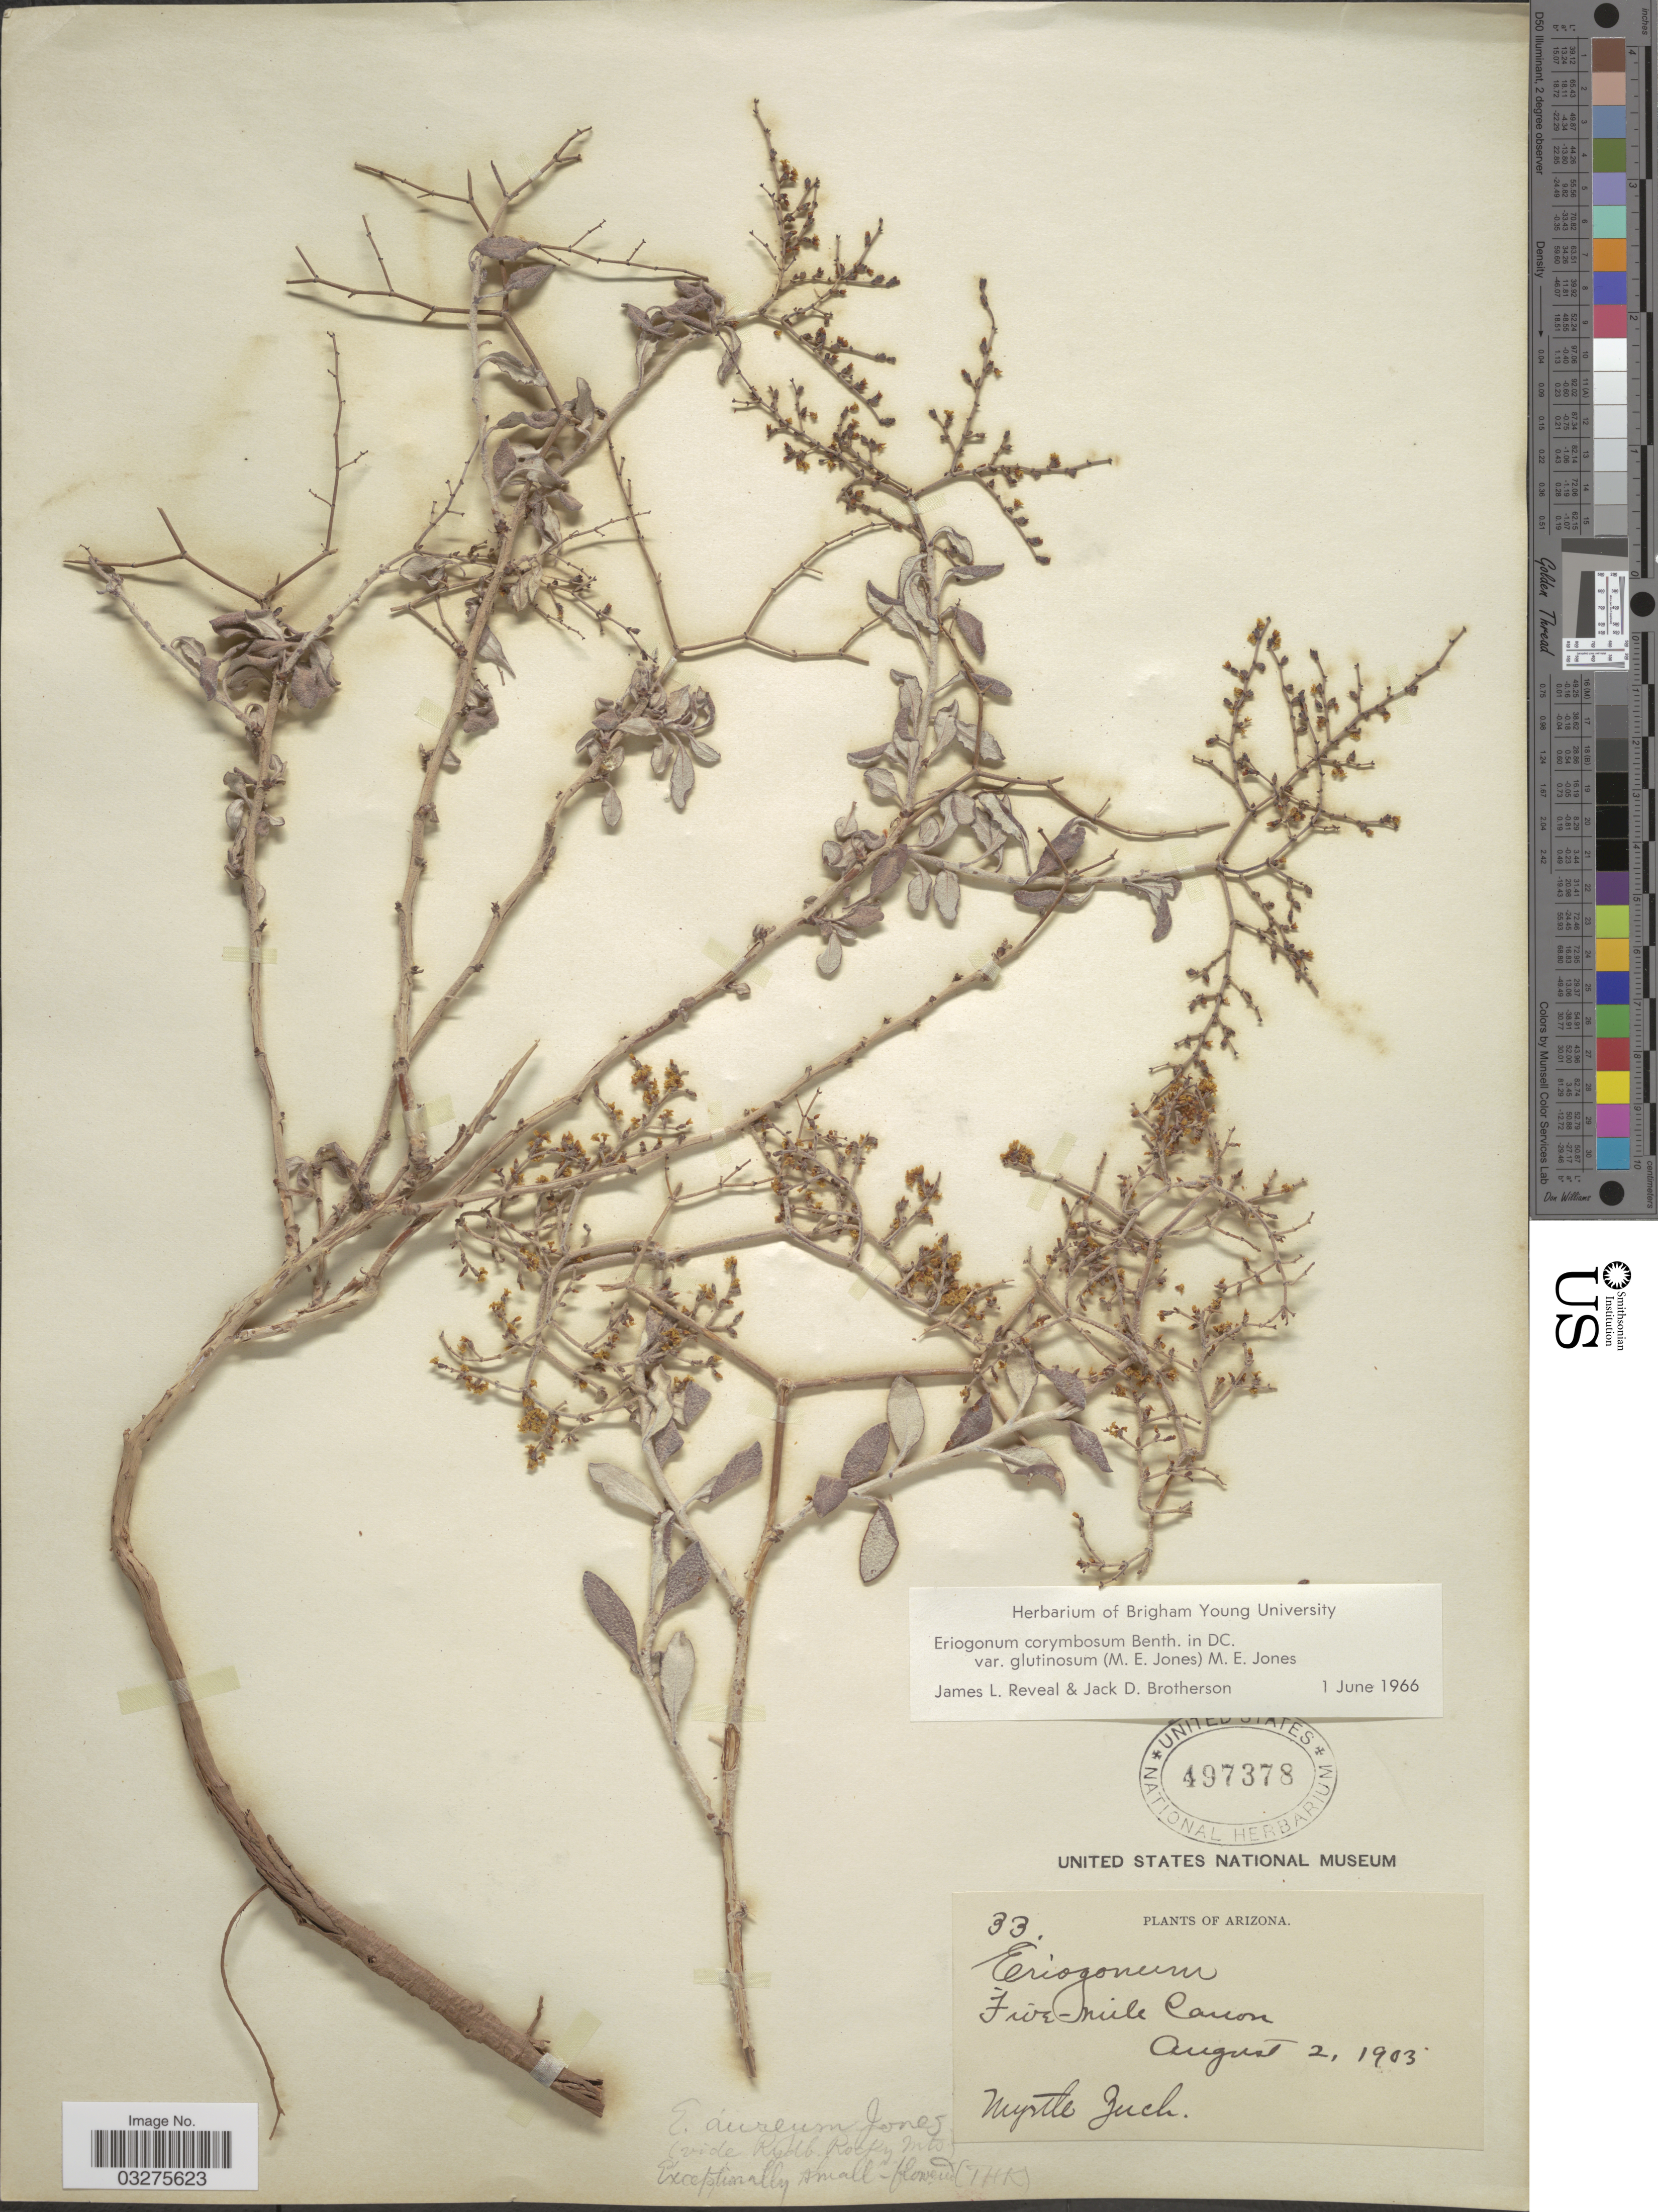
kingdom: Plantae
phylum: Tracheophyta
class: Magnoliopsida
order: Caryophyllales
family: Polygonaceae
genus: Eriogonum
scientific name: Eriogonum corymbosum var. glutinosum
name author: (M.E. Jones) M.E. Jones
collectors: M. Zuck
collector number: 33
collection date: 1903-08-02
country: United States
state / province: Arizona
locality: Five-mile Canon.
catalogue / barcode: US 497378